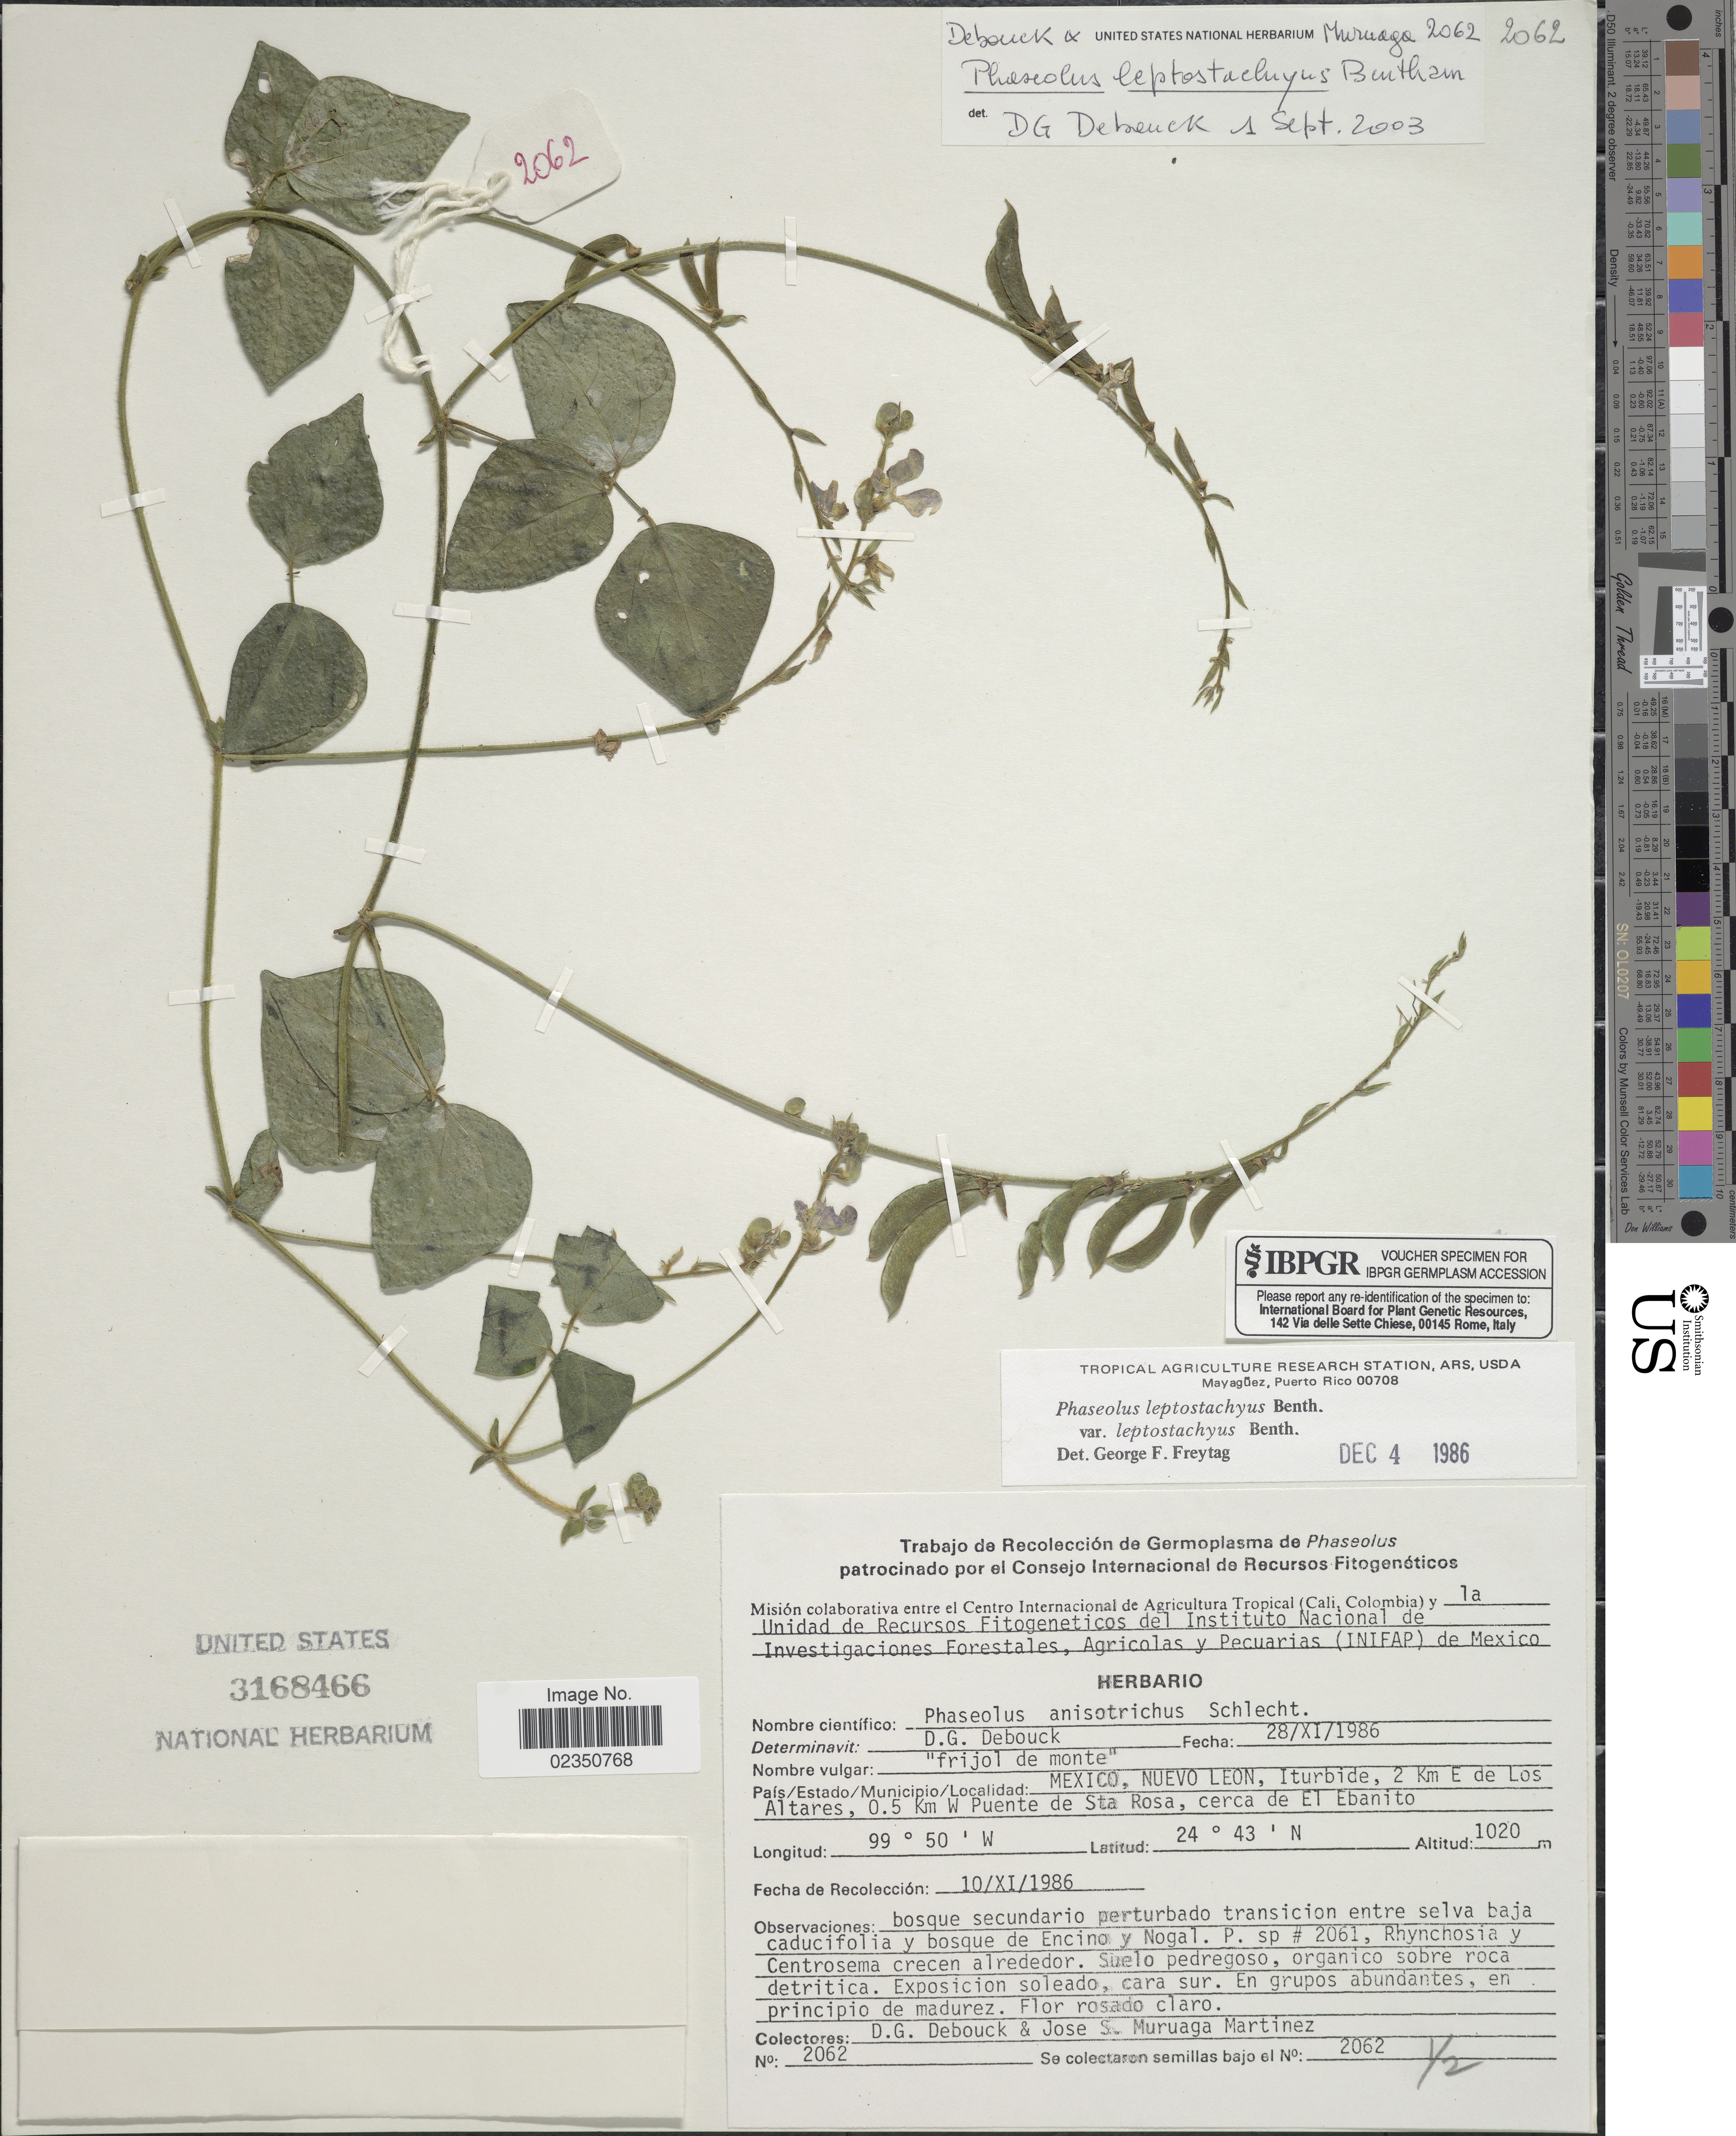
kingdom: Plantae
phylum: Tracheophyta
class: Magnoliopsida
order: Fabales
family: Fabaceae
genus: Phaseolus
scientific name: Phaseolus leptostachyus var. leptostachyus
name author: Benth.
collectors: D. Debouck & J. Muruaga Martinez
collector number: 2062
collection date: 1986-11-10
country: Mexico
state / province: Nuevo León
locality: Iturbide, 2 km E de Los Altares, 0.5 km W Puente de Sta Rosa, cerca de El Ebanito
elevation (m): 1020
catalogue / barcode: US 3168466